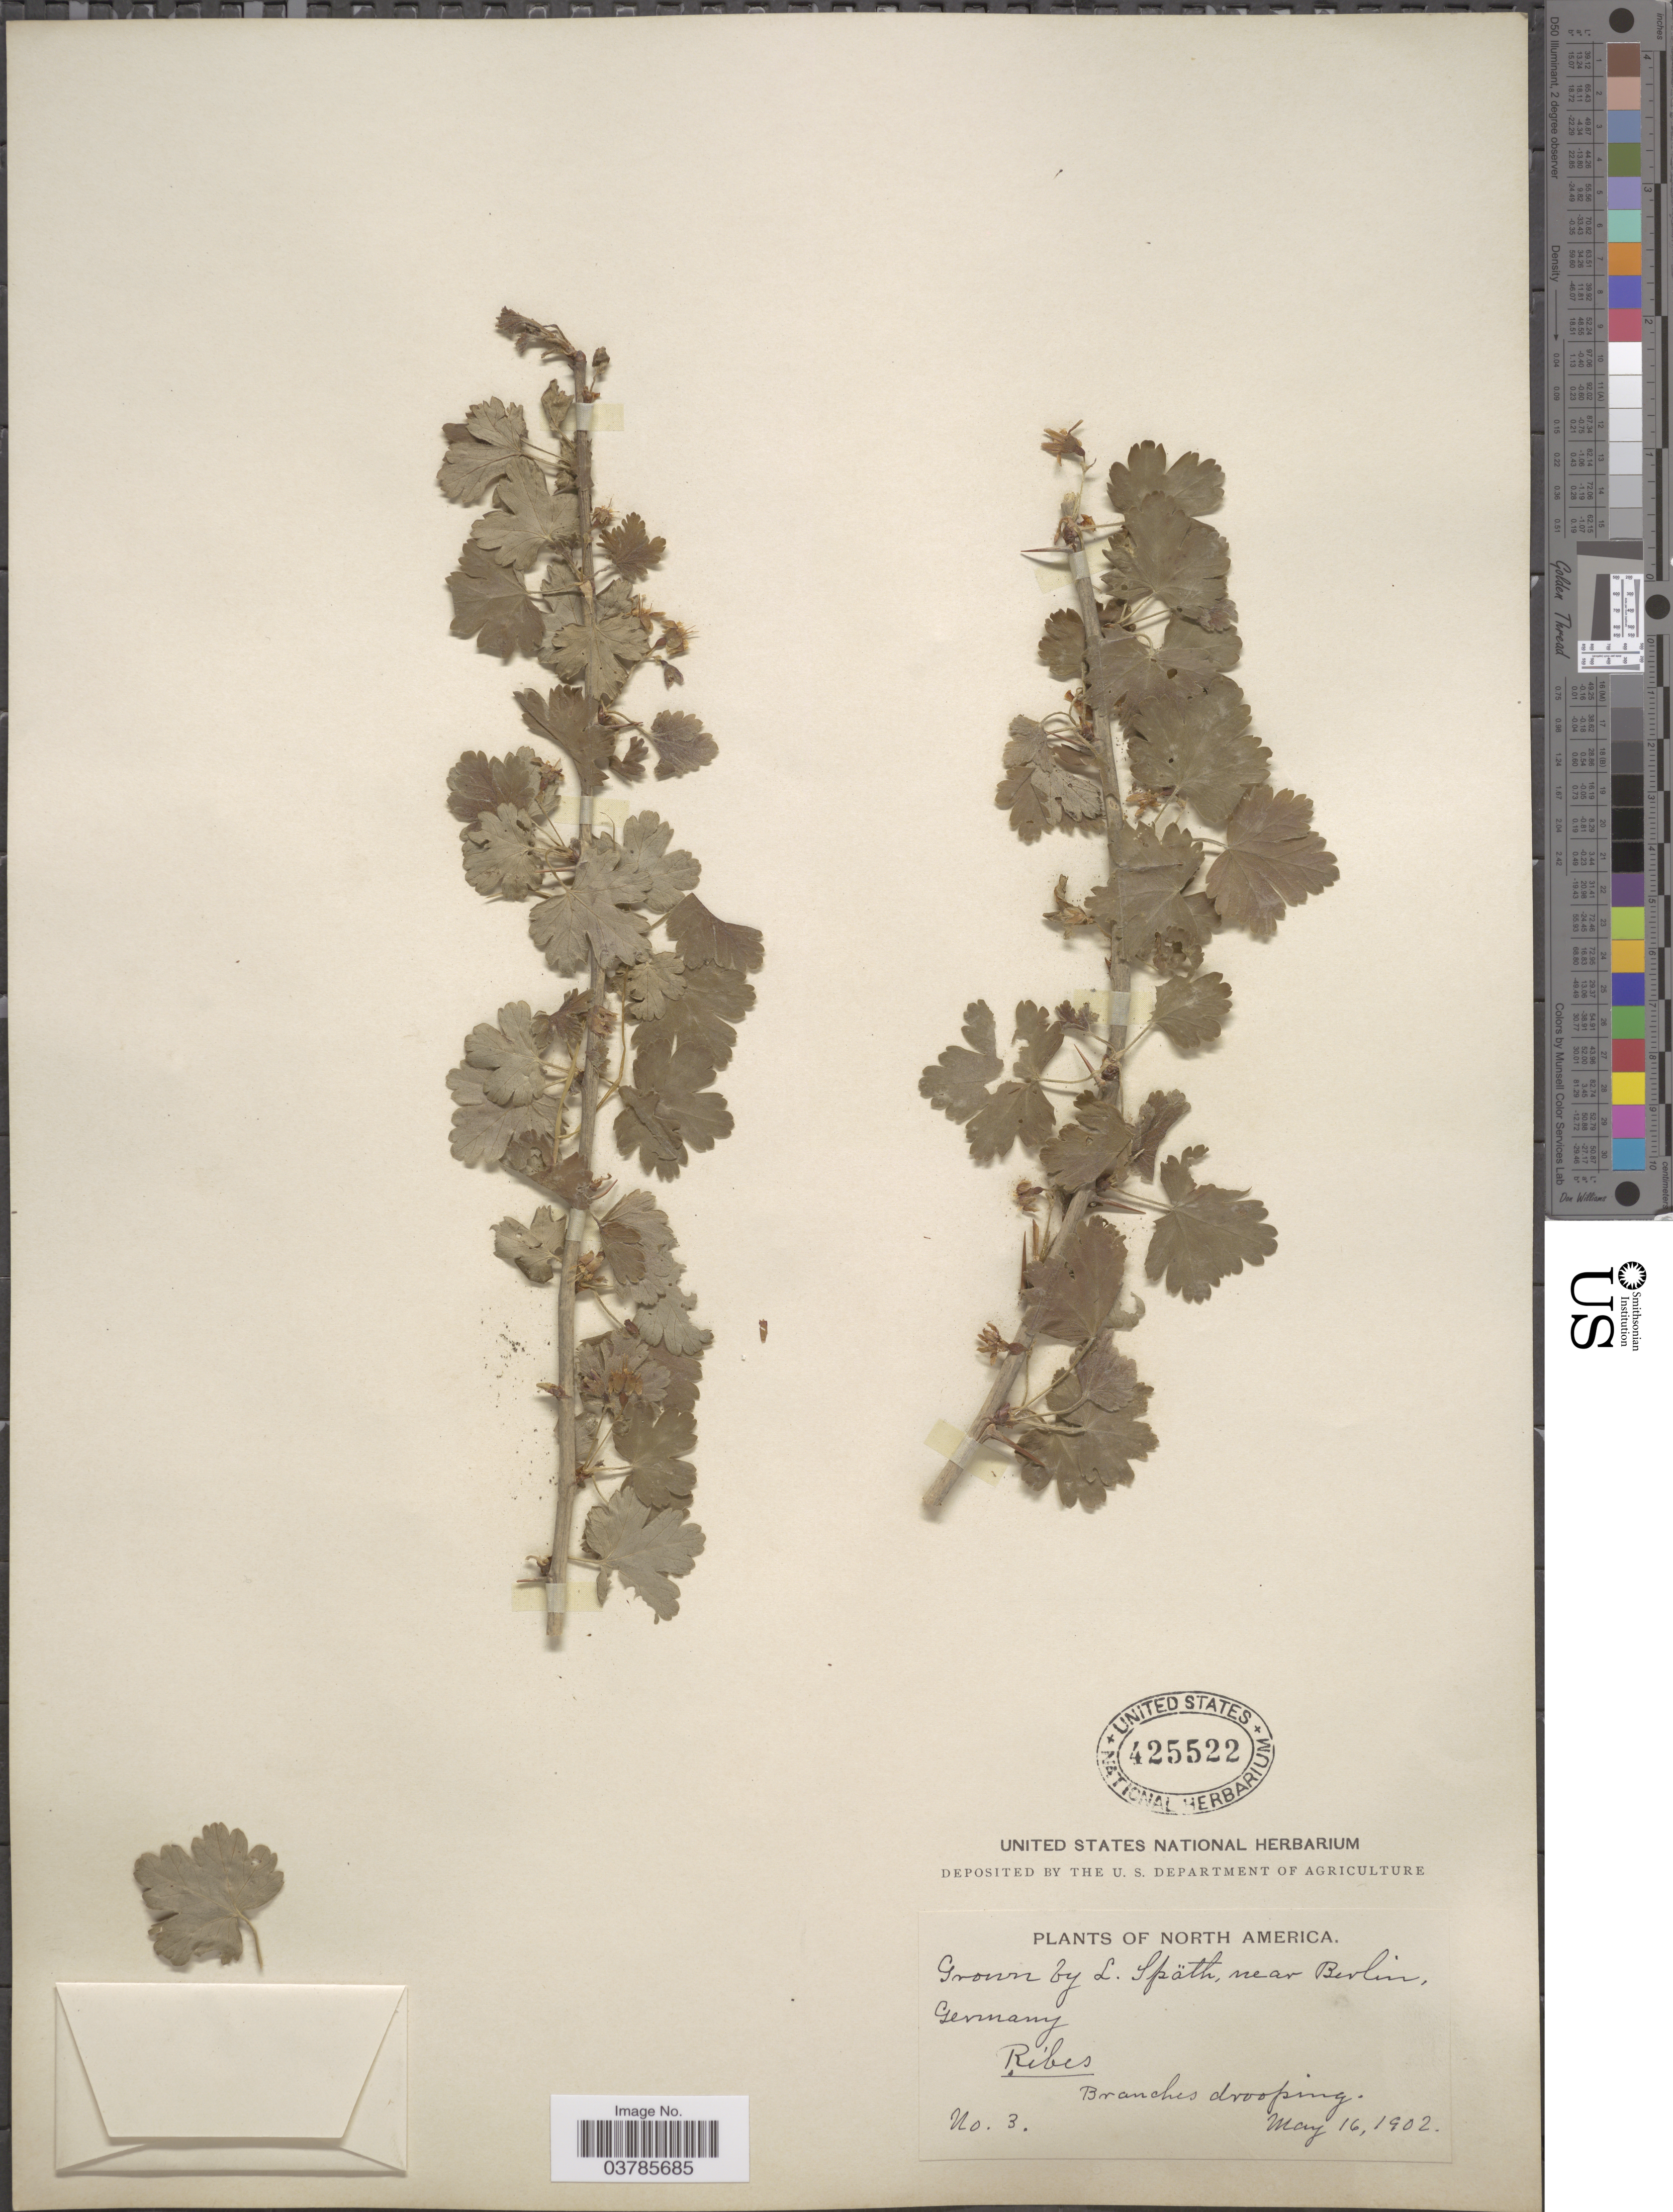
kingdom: Plantae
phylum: Tracheophyta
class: Magnoliopsida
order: Saxifragales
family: Grossulariaceae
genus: Ribes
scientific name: Ribes sp.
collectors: L. Späth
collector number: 3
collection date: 1902-05-16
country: Germany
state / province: Berlin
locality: Near Berlin.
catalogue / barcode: US 425522